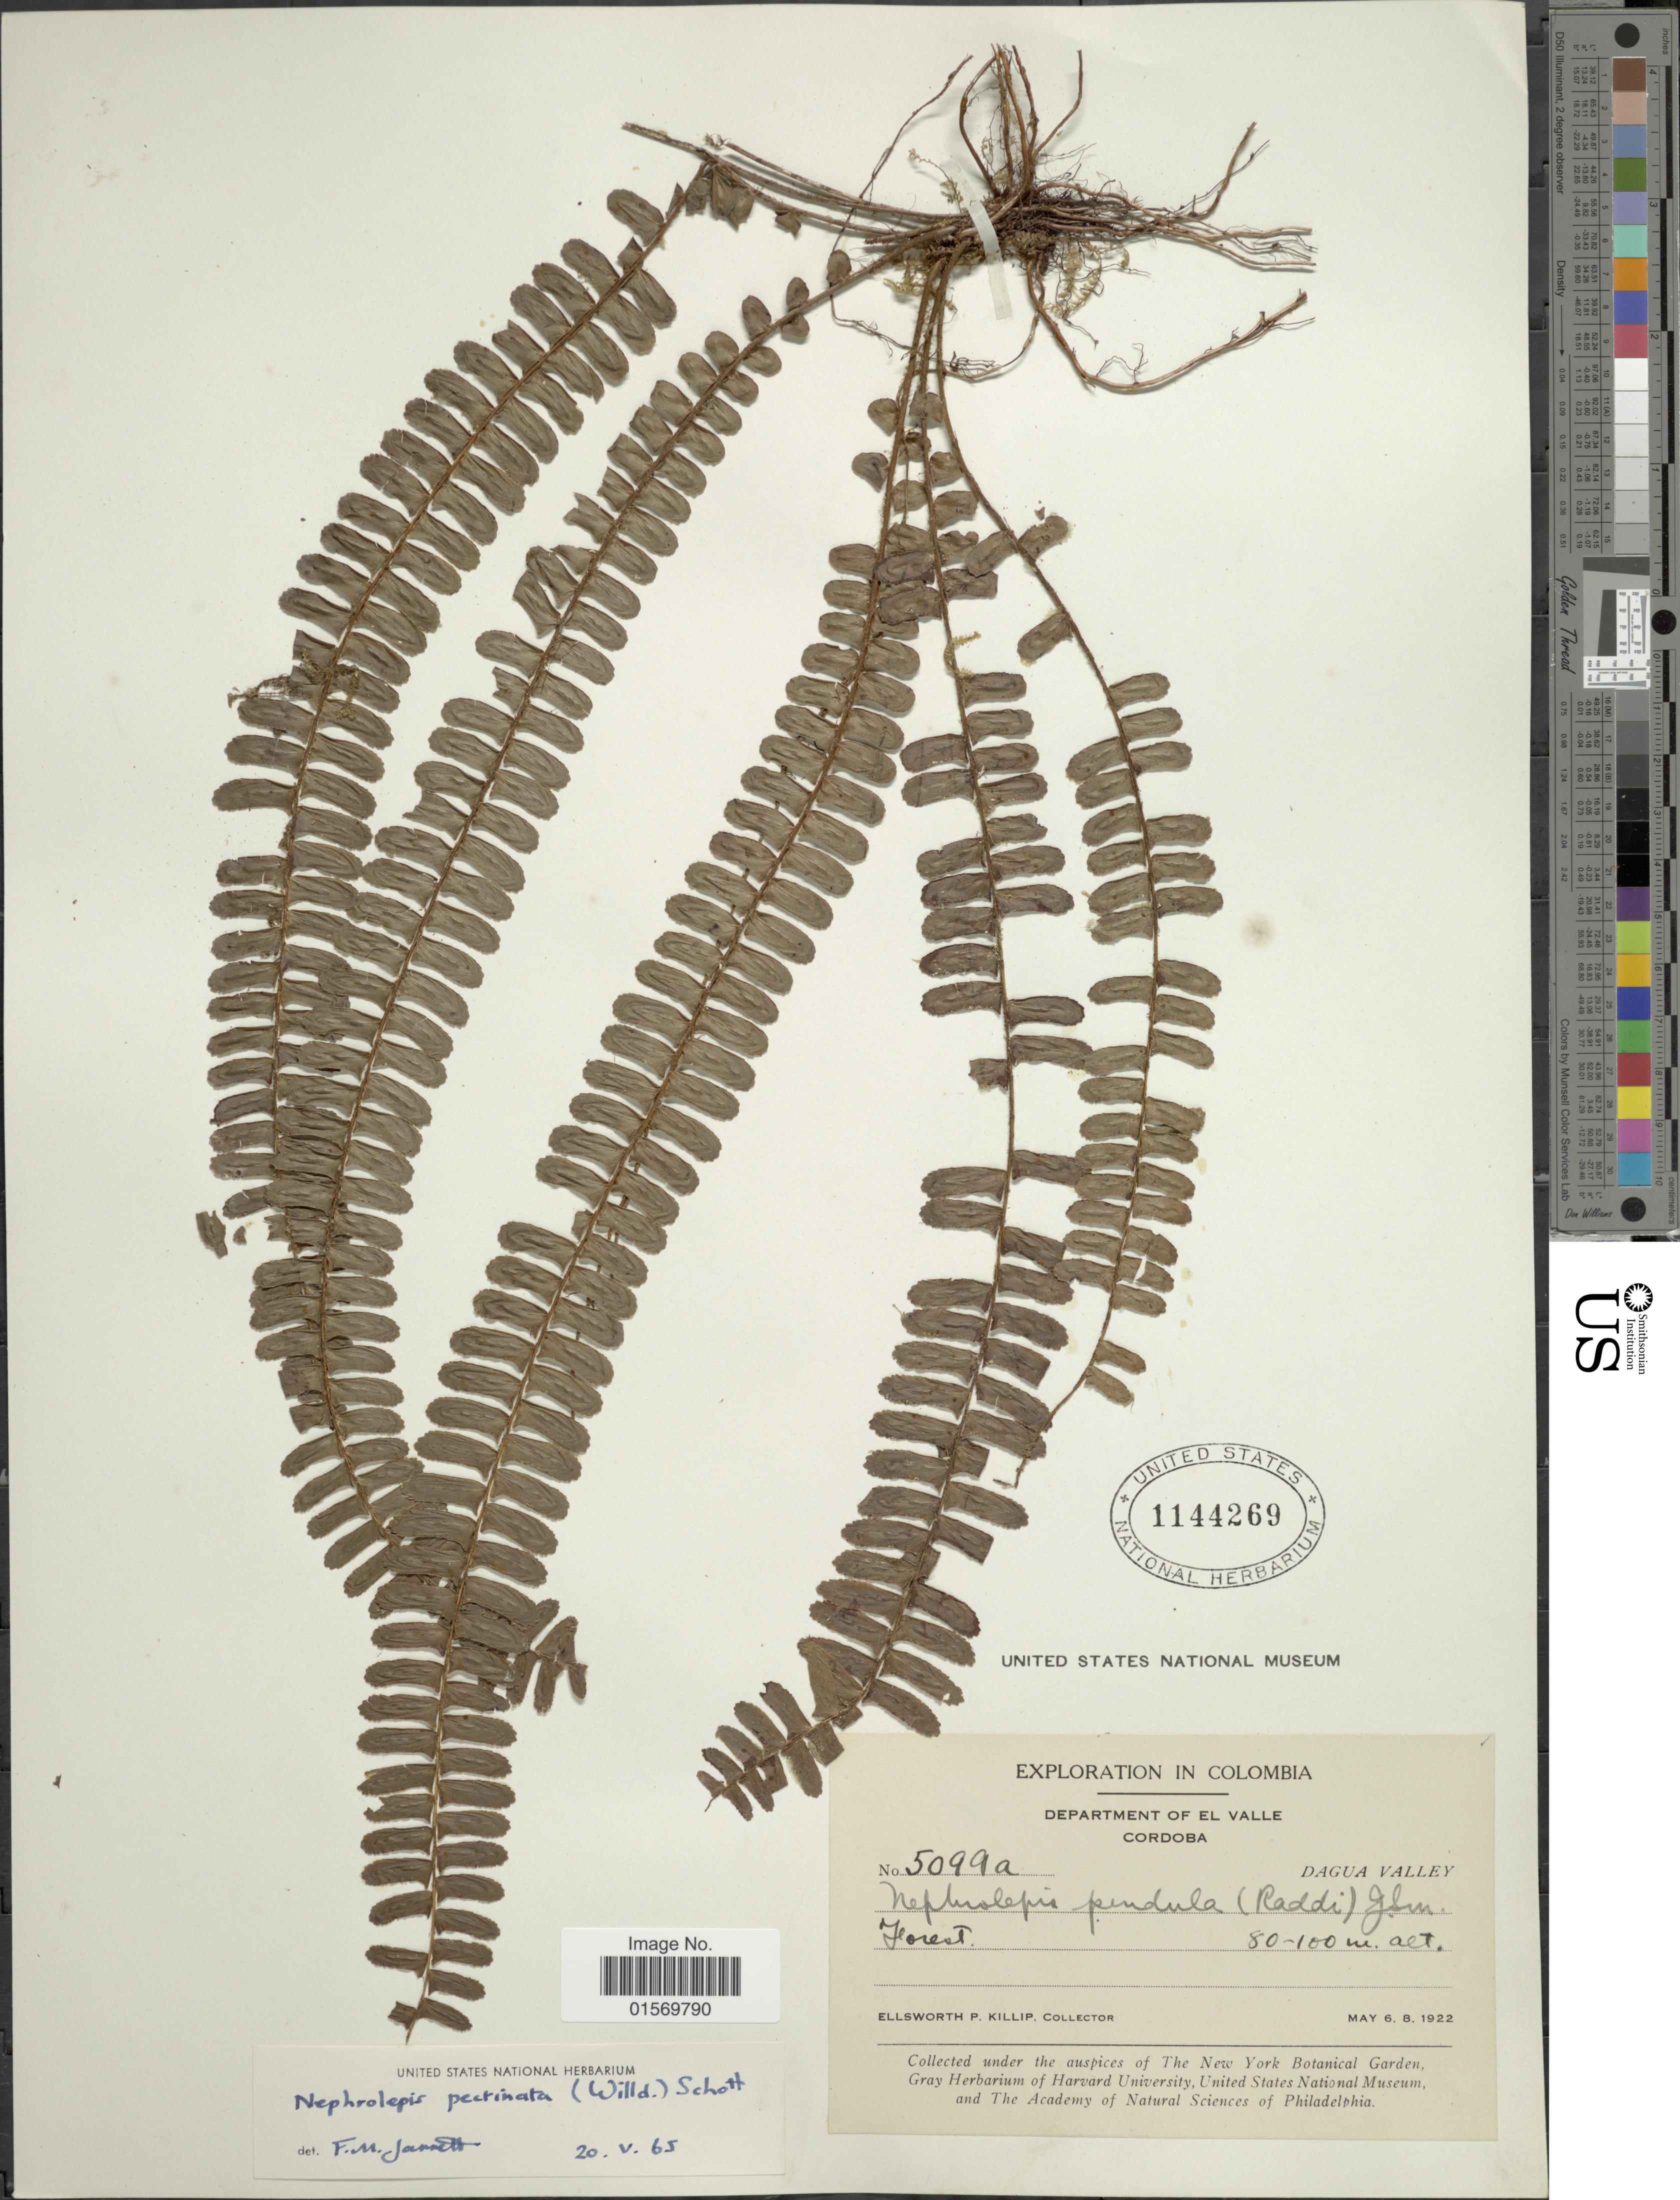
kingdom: Plantae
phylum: Tracheophyta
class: Polypodiopsida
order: Polypodiales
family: Nephrolepidaceae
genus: Nephrolepis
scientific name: Nephrolepis pectinata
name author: (Willd.) Schott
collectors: E. P. Killip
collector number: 5099a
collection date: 1922-05-06/1922-05-08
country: Colombia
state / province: Córdoba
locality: Department of El Valle, Dagua Valley.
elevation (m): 80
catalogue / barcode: US 1144269